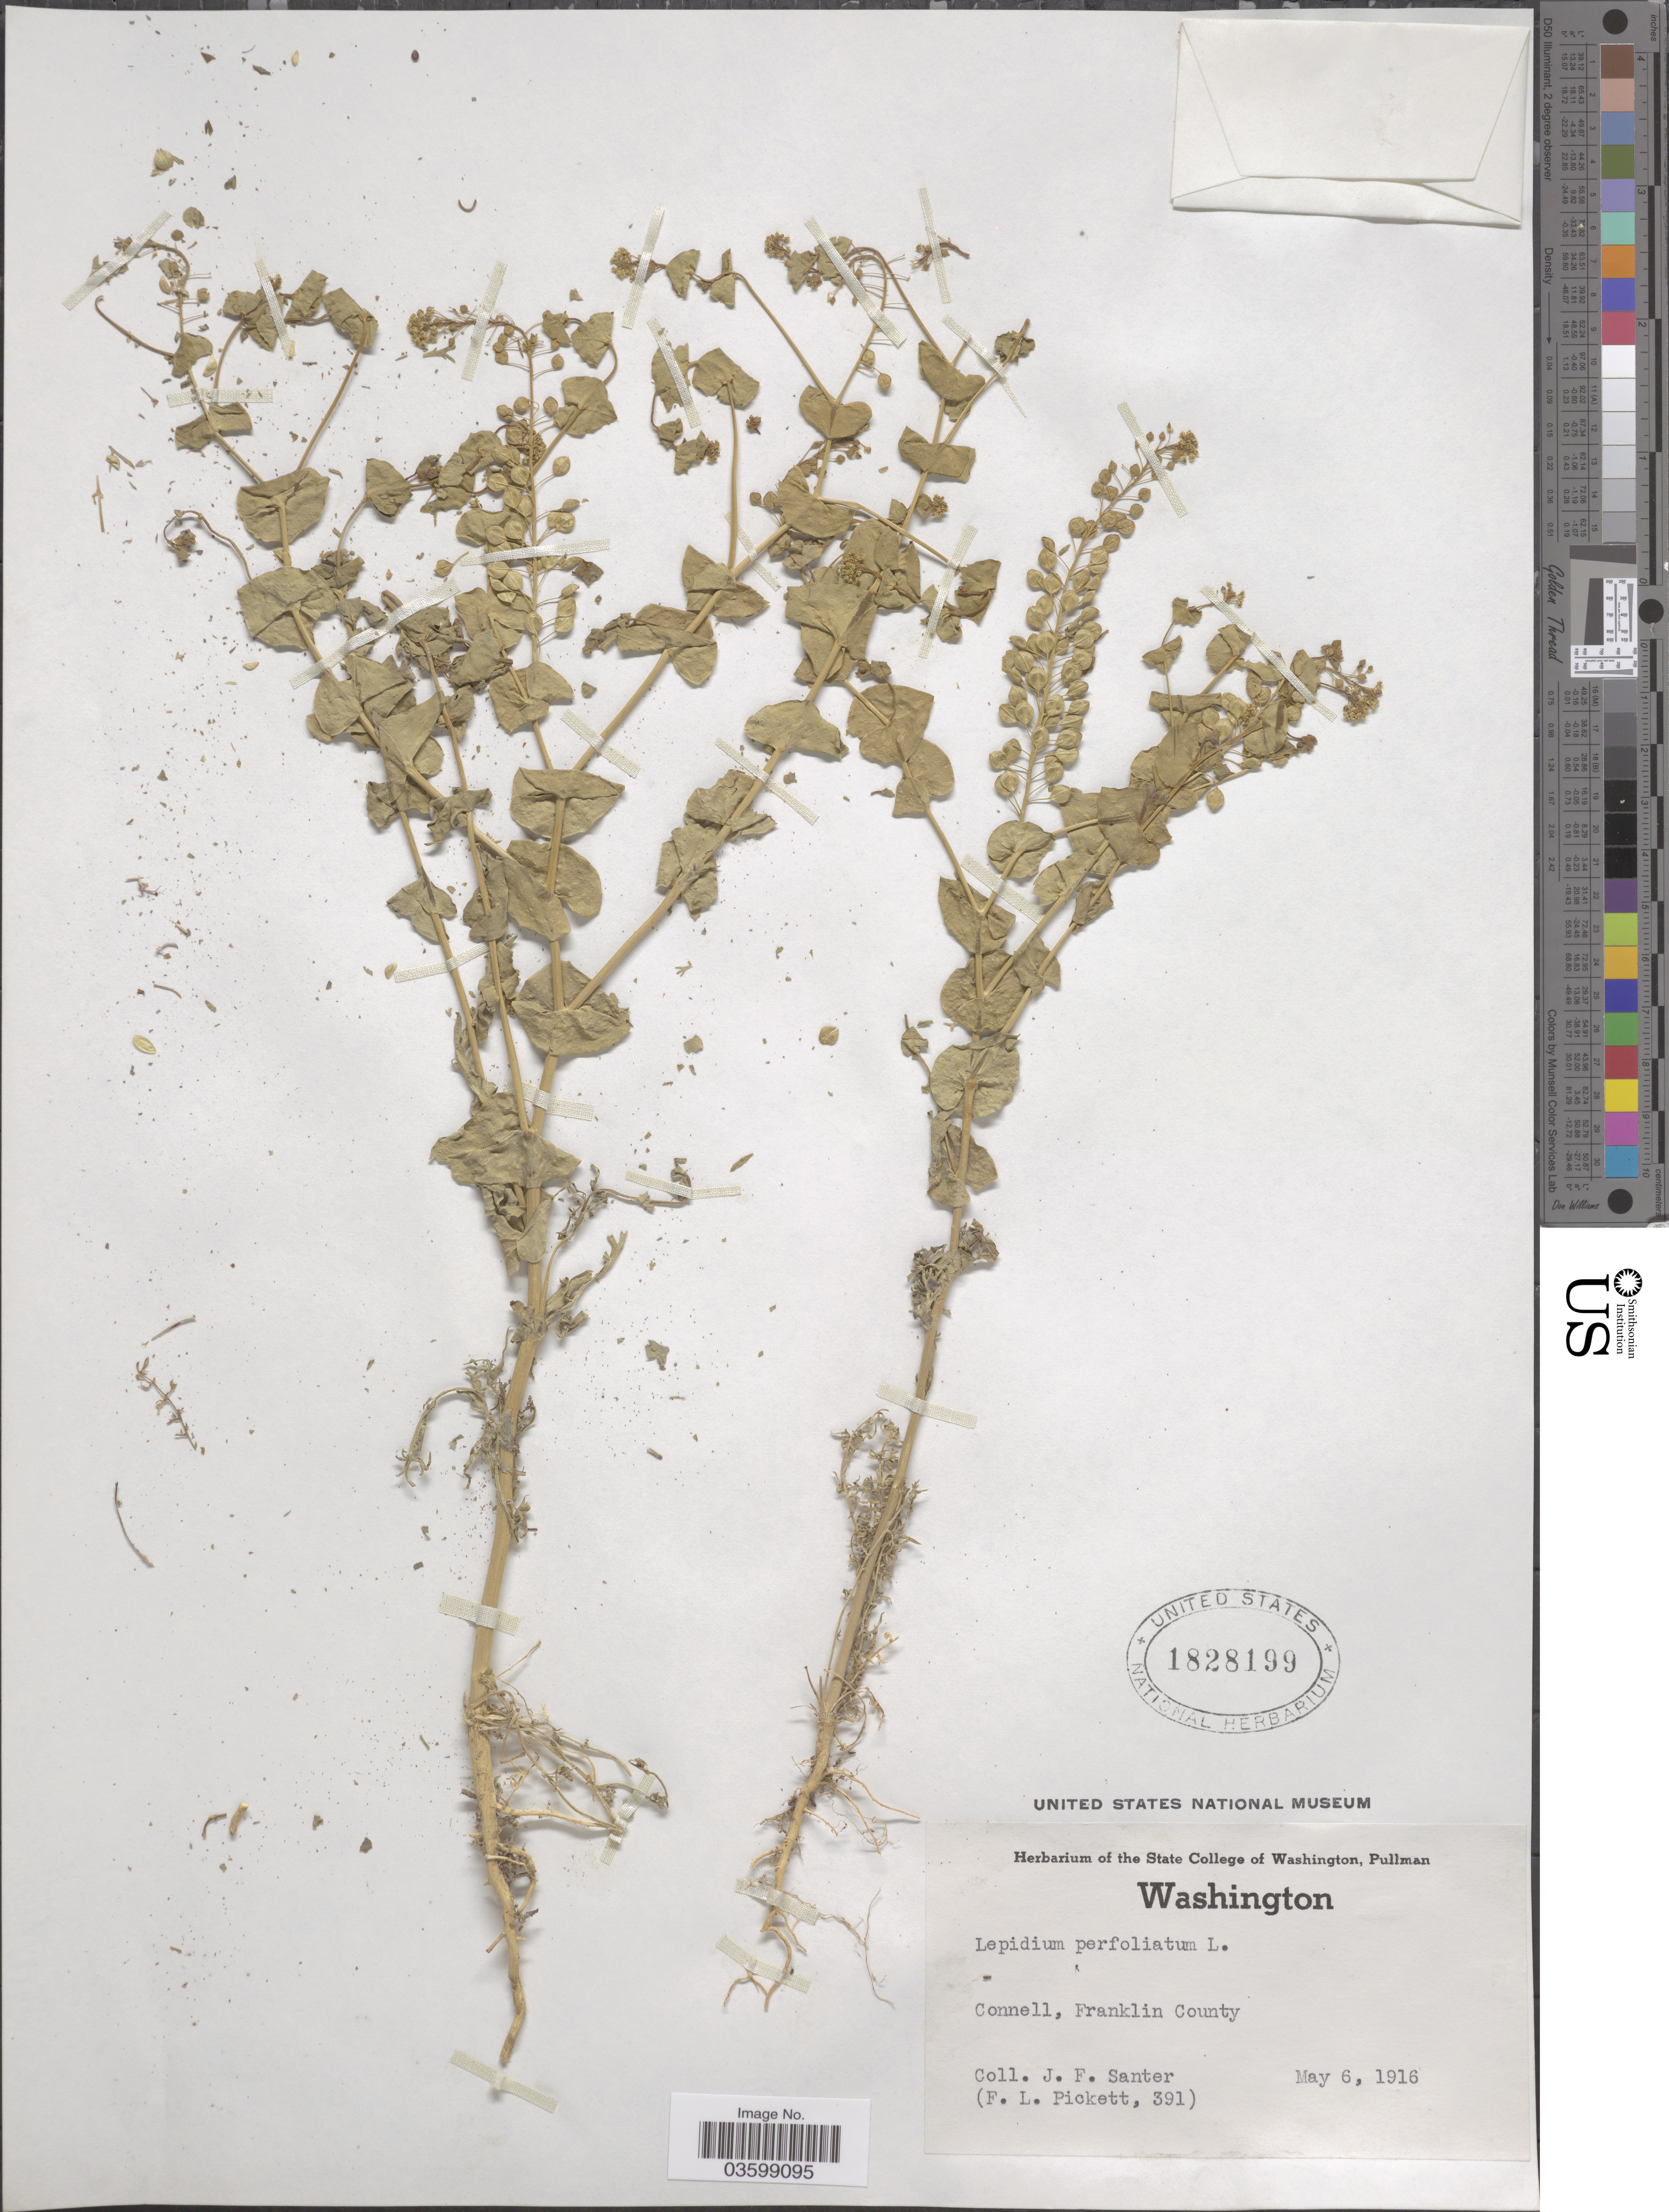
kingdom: Plantae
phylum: Tracheophyta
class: Magnoliopsida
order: Brassicales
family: Brassicaceae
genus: Lepidium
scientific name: Lepidium perfoliatum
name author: L.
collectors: J. Santer & F. Pickett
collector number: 391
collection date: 1916-05-06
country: United States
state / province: Washington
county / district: Franklin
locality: Connell, Franklin County.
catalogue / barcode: US 1828199